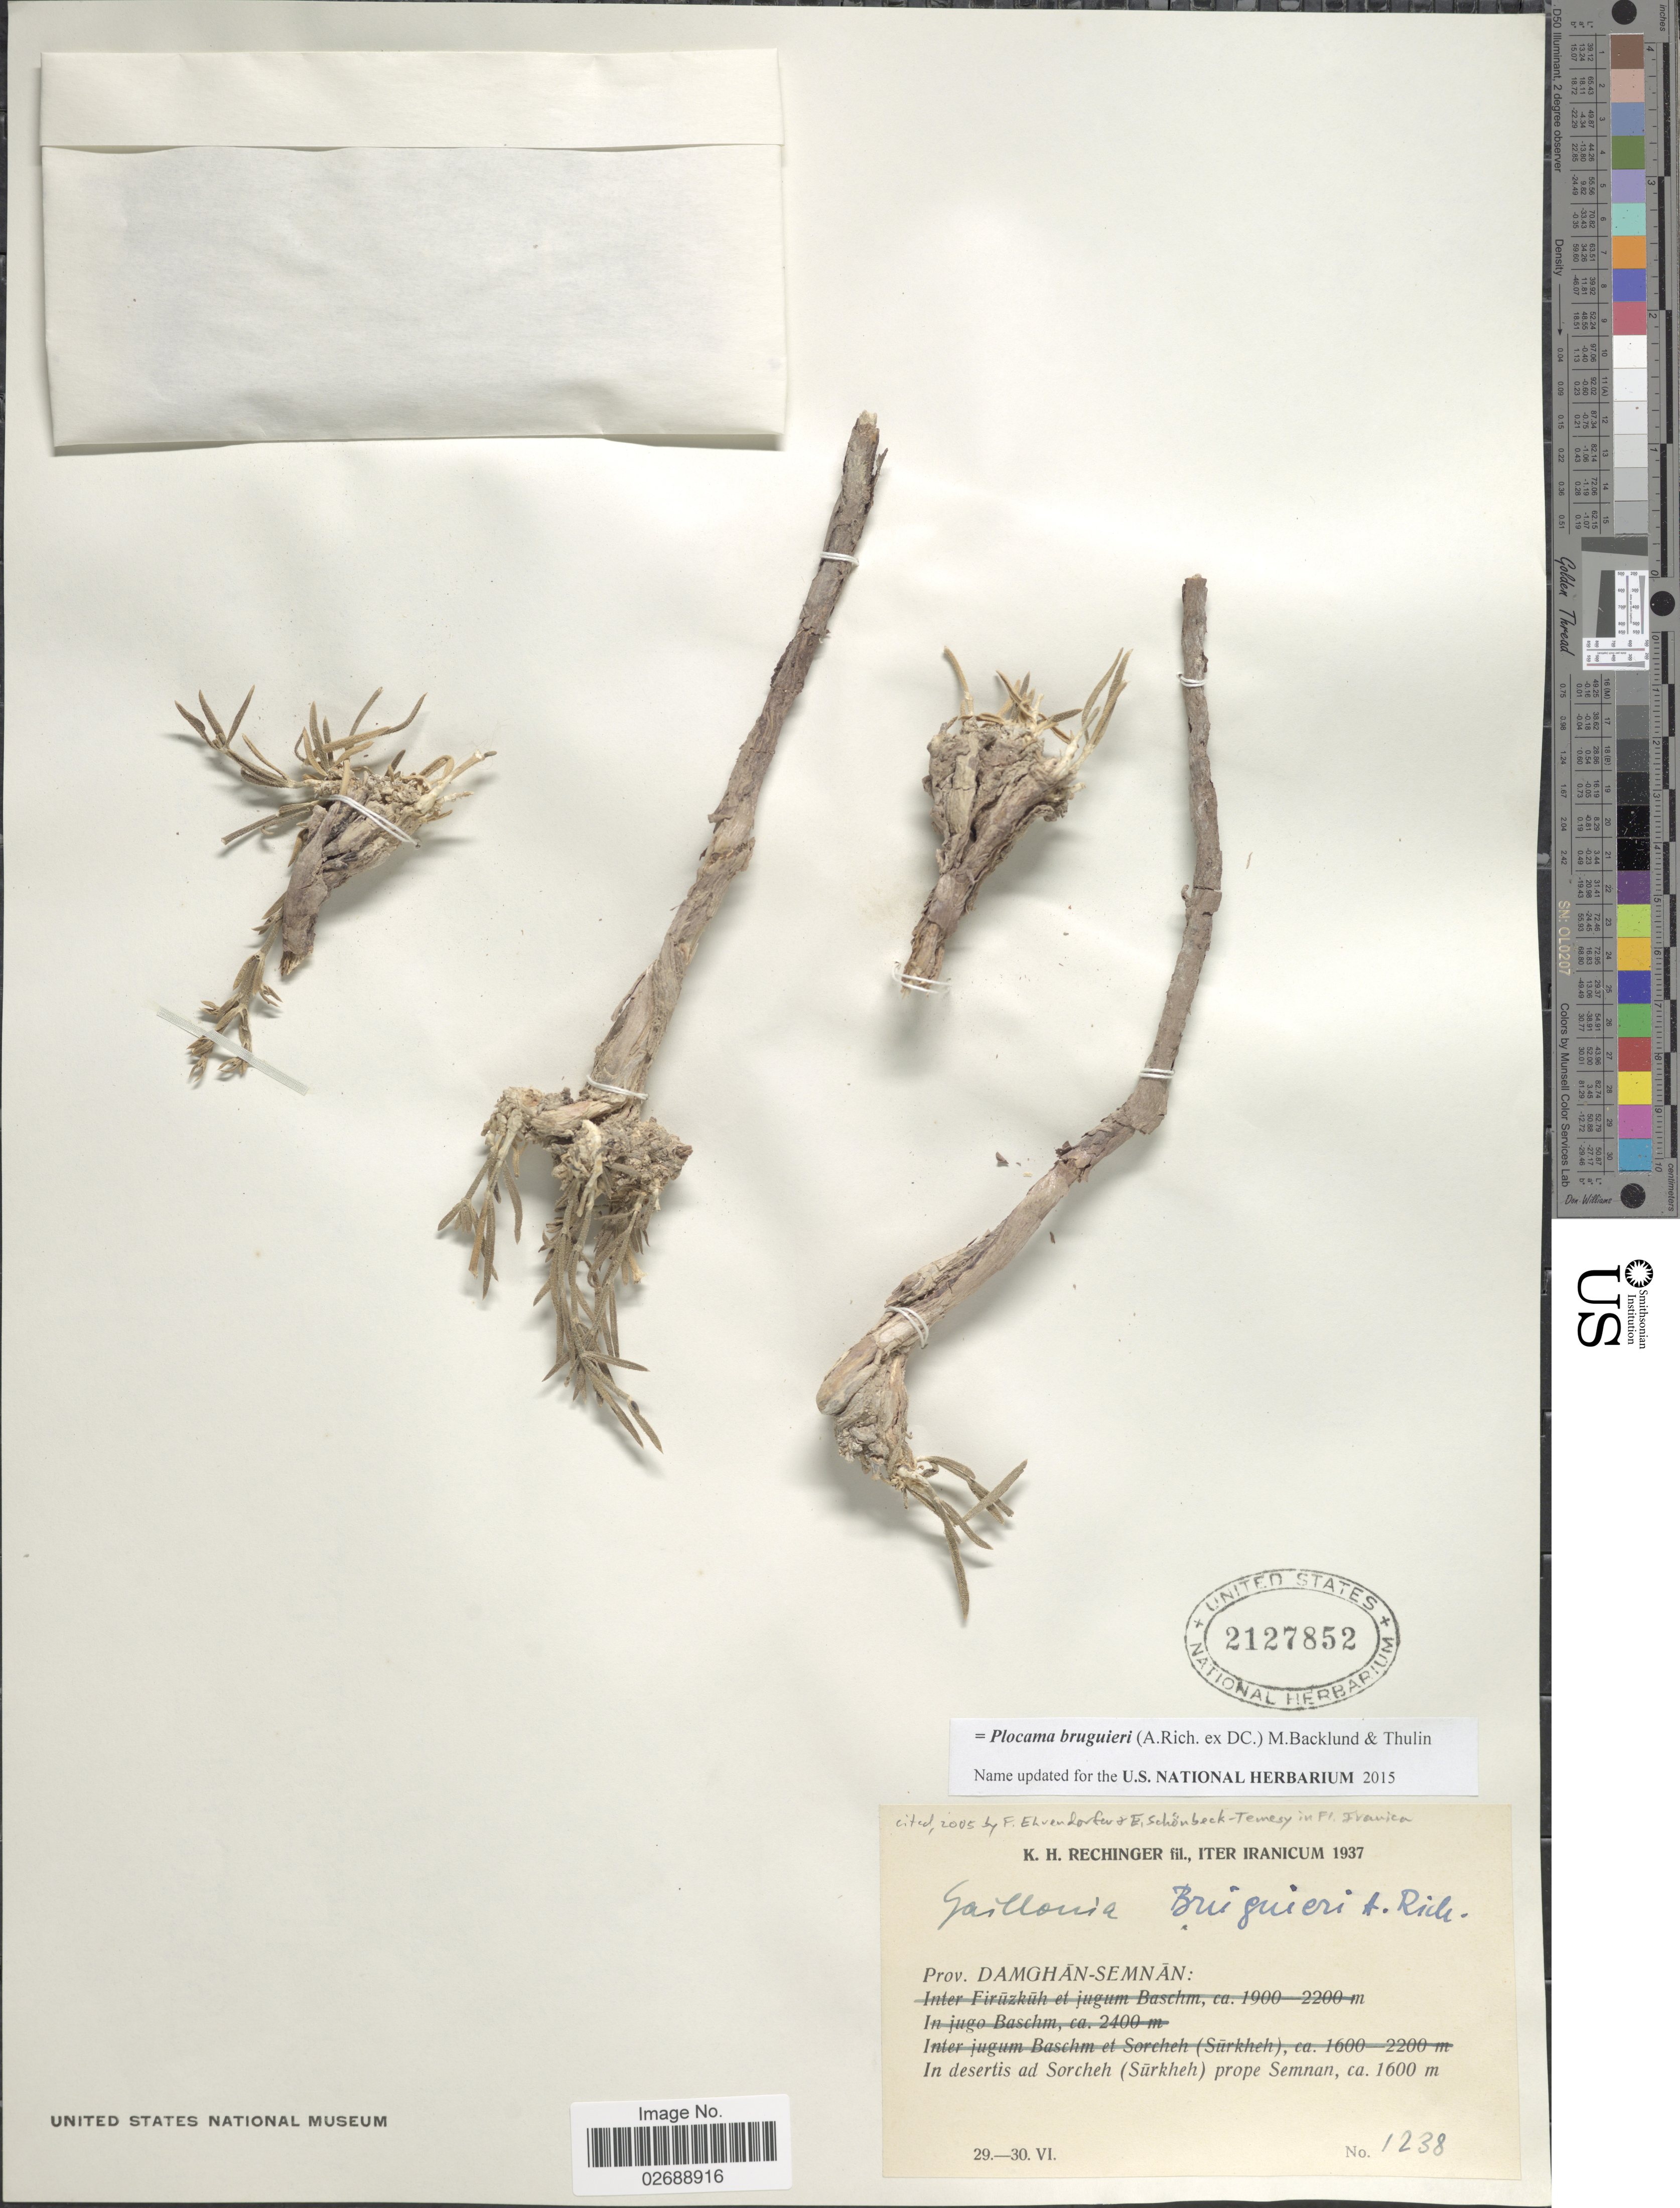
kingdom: Plantae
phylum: Tracheophyta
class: Magnoliopsida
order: Gentianales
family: Rubiaceae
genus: Plocama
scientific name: Plocama bruguieri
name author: (A. Rich. ex DC.) M.Backlund & Thulin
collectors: K. H. Rechinger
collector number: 1238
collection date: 1937-06-29/1937-06-30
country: Iran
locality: Prov. Damghan-Semnan. In desertis ad Sorcheh (Surkheh) prope Semnan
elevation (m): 1600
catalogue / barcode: US 2127852